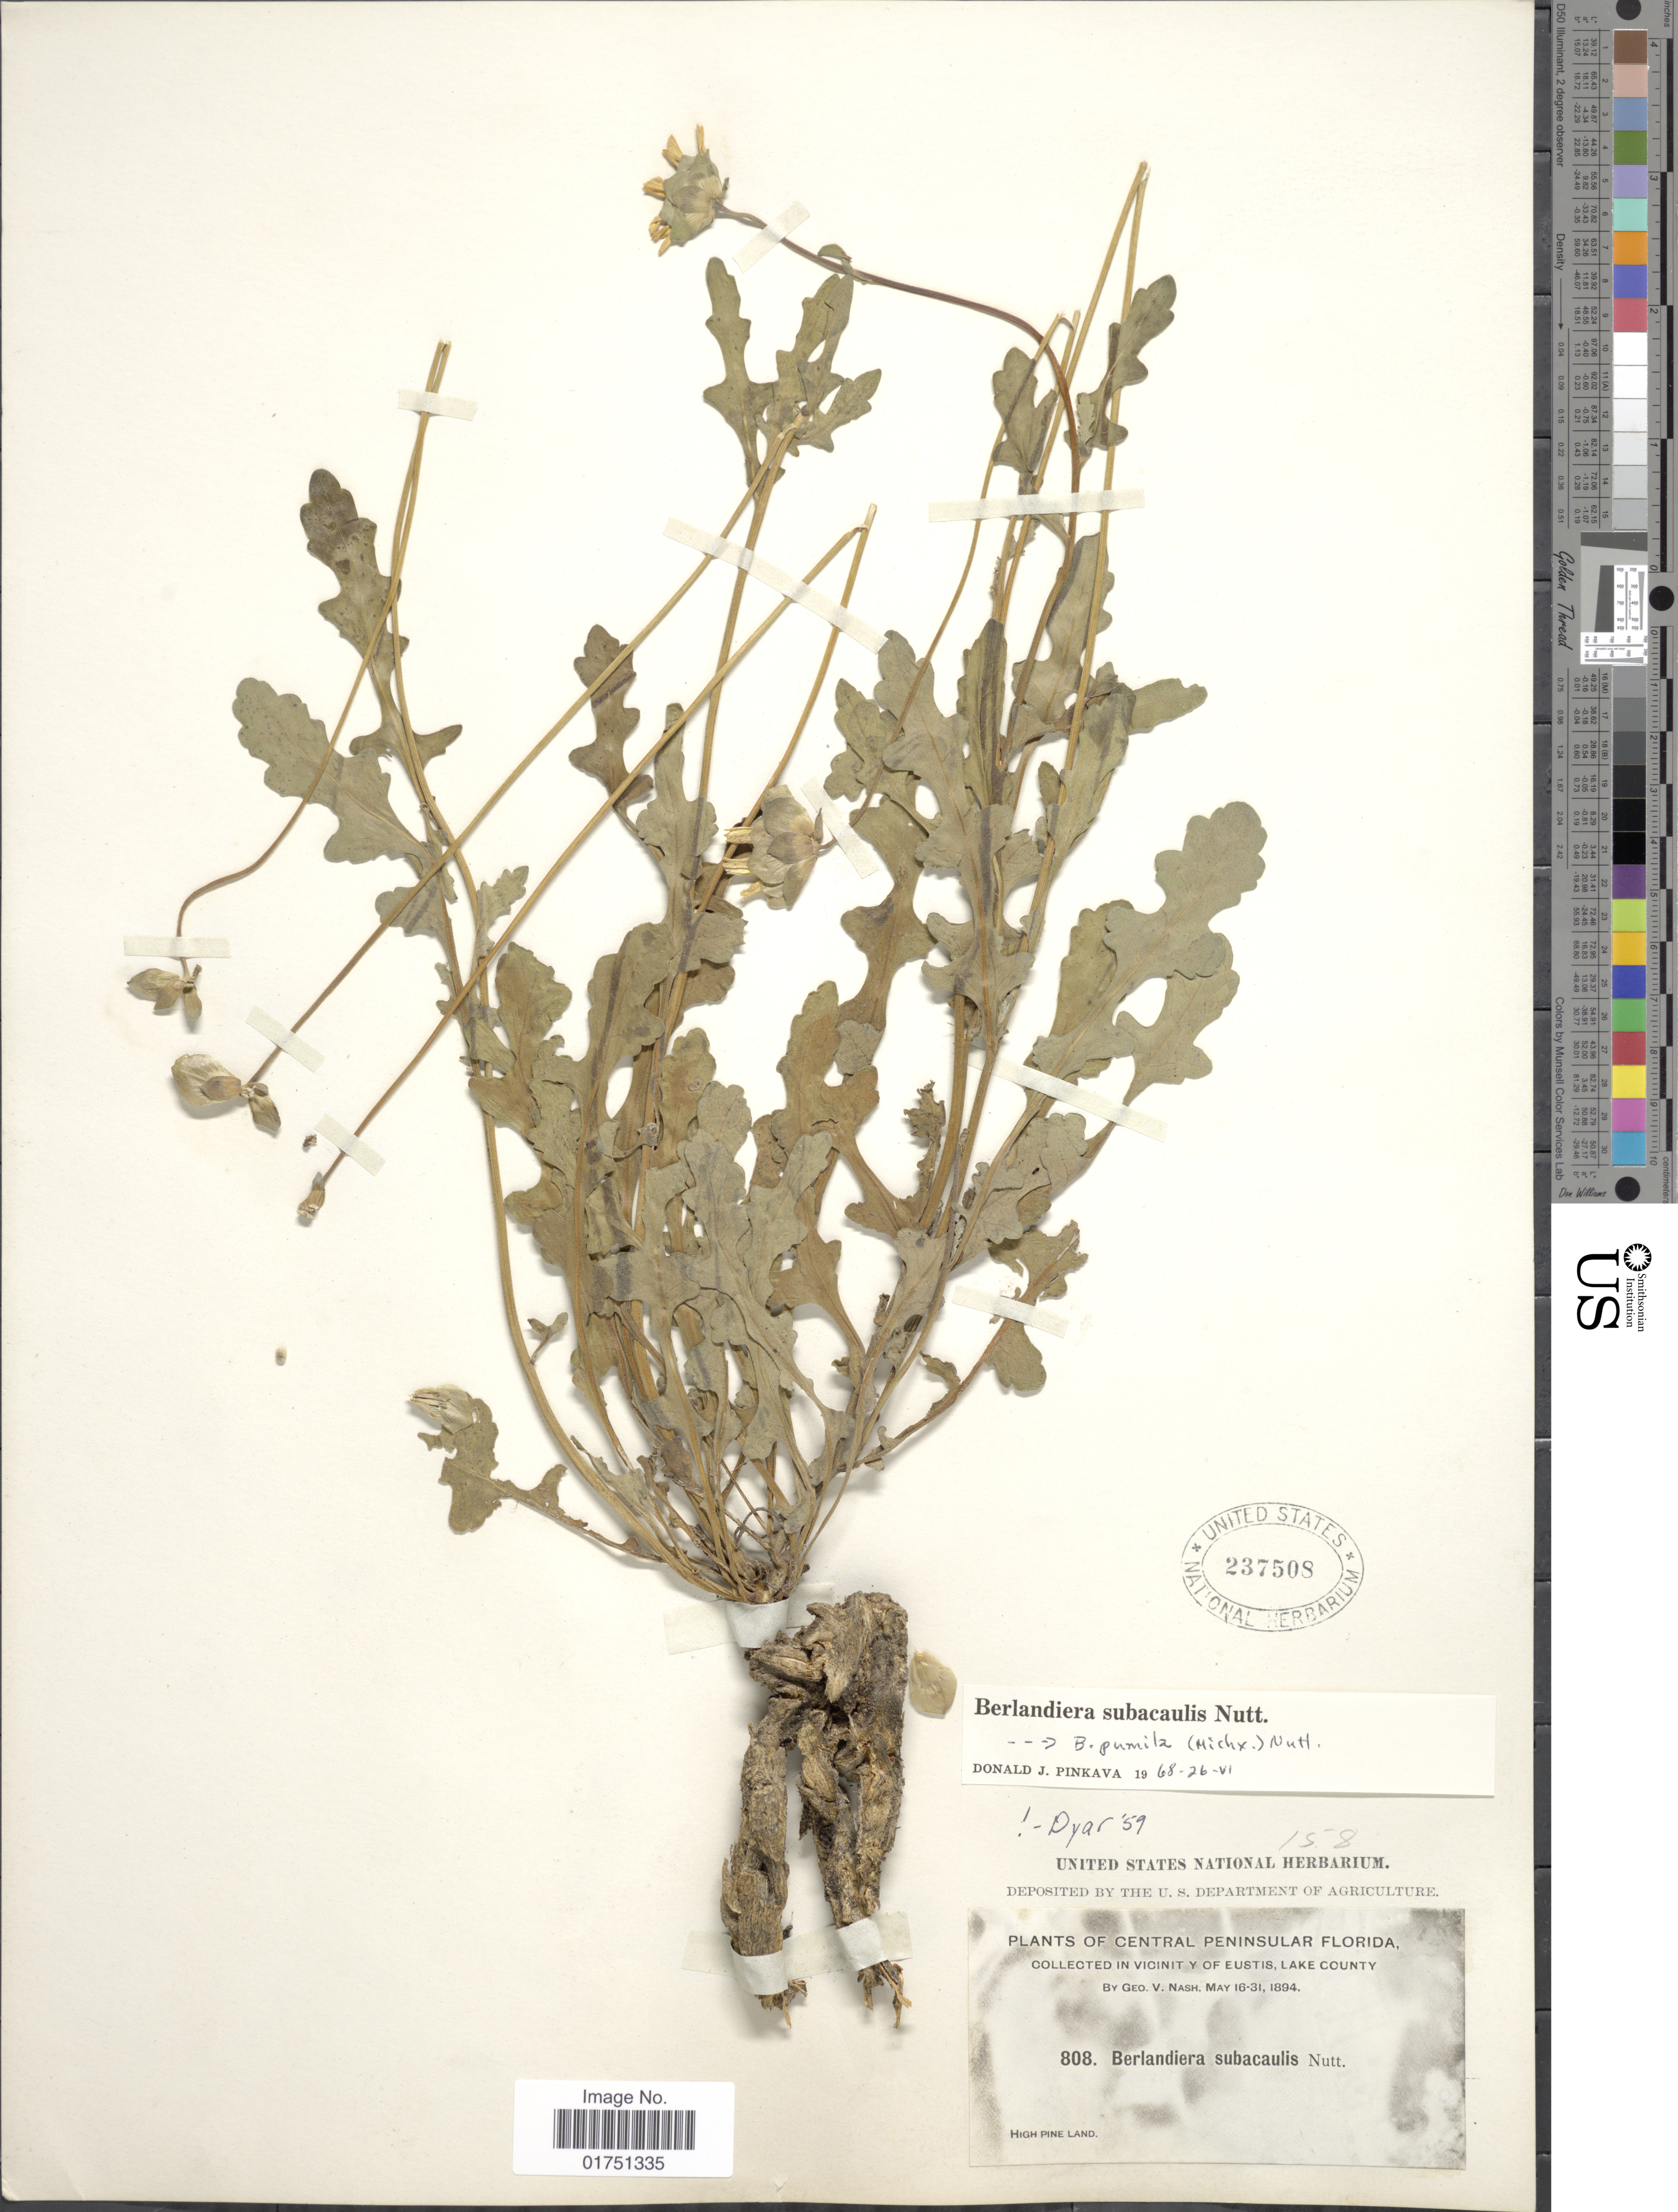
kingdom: Plantae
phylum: Tracheophyta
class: Magnoliopsida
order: Asterales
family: Asteraceae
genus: Berlandiera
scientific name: Berlandiera subacaulis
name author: Nutt.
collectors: G. V. Nash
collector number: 808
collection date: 1894-05-16/1894-05-31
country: United States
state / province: Florida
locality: Central Peninsular Florida. In Vicinity of Eustis, Lake County. High Pine Land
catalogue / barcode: US 237508